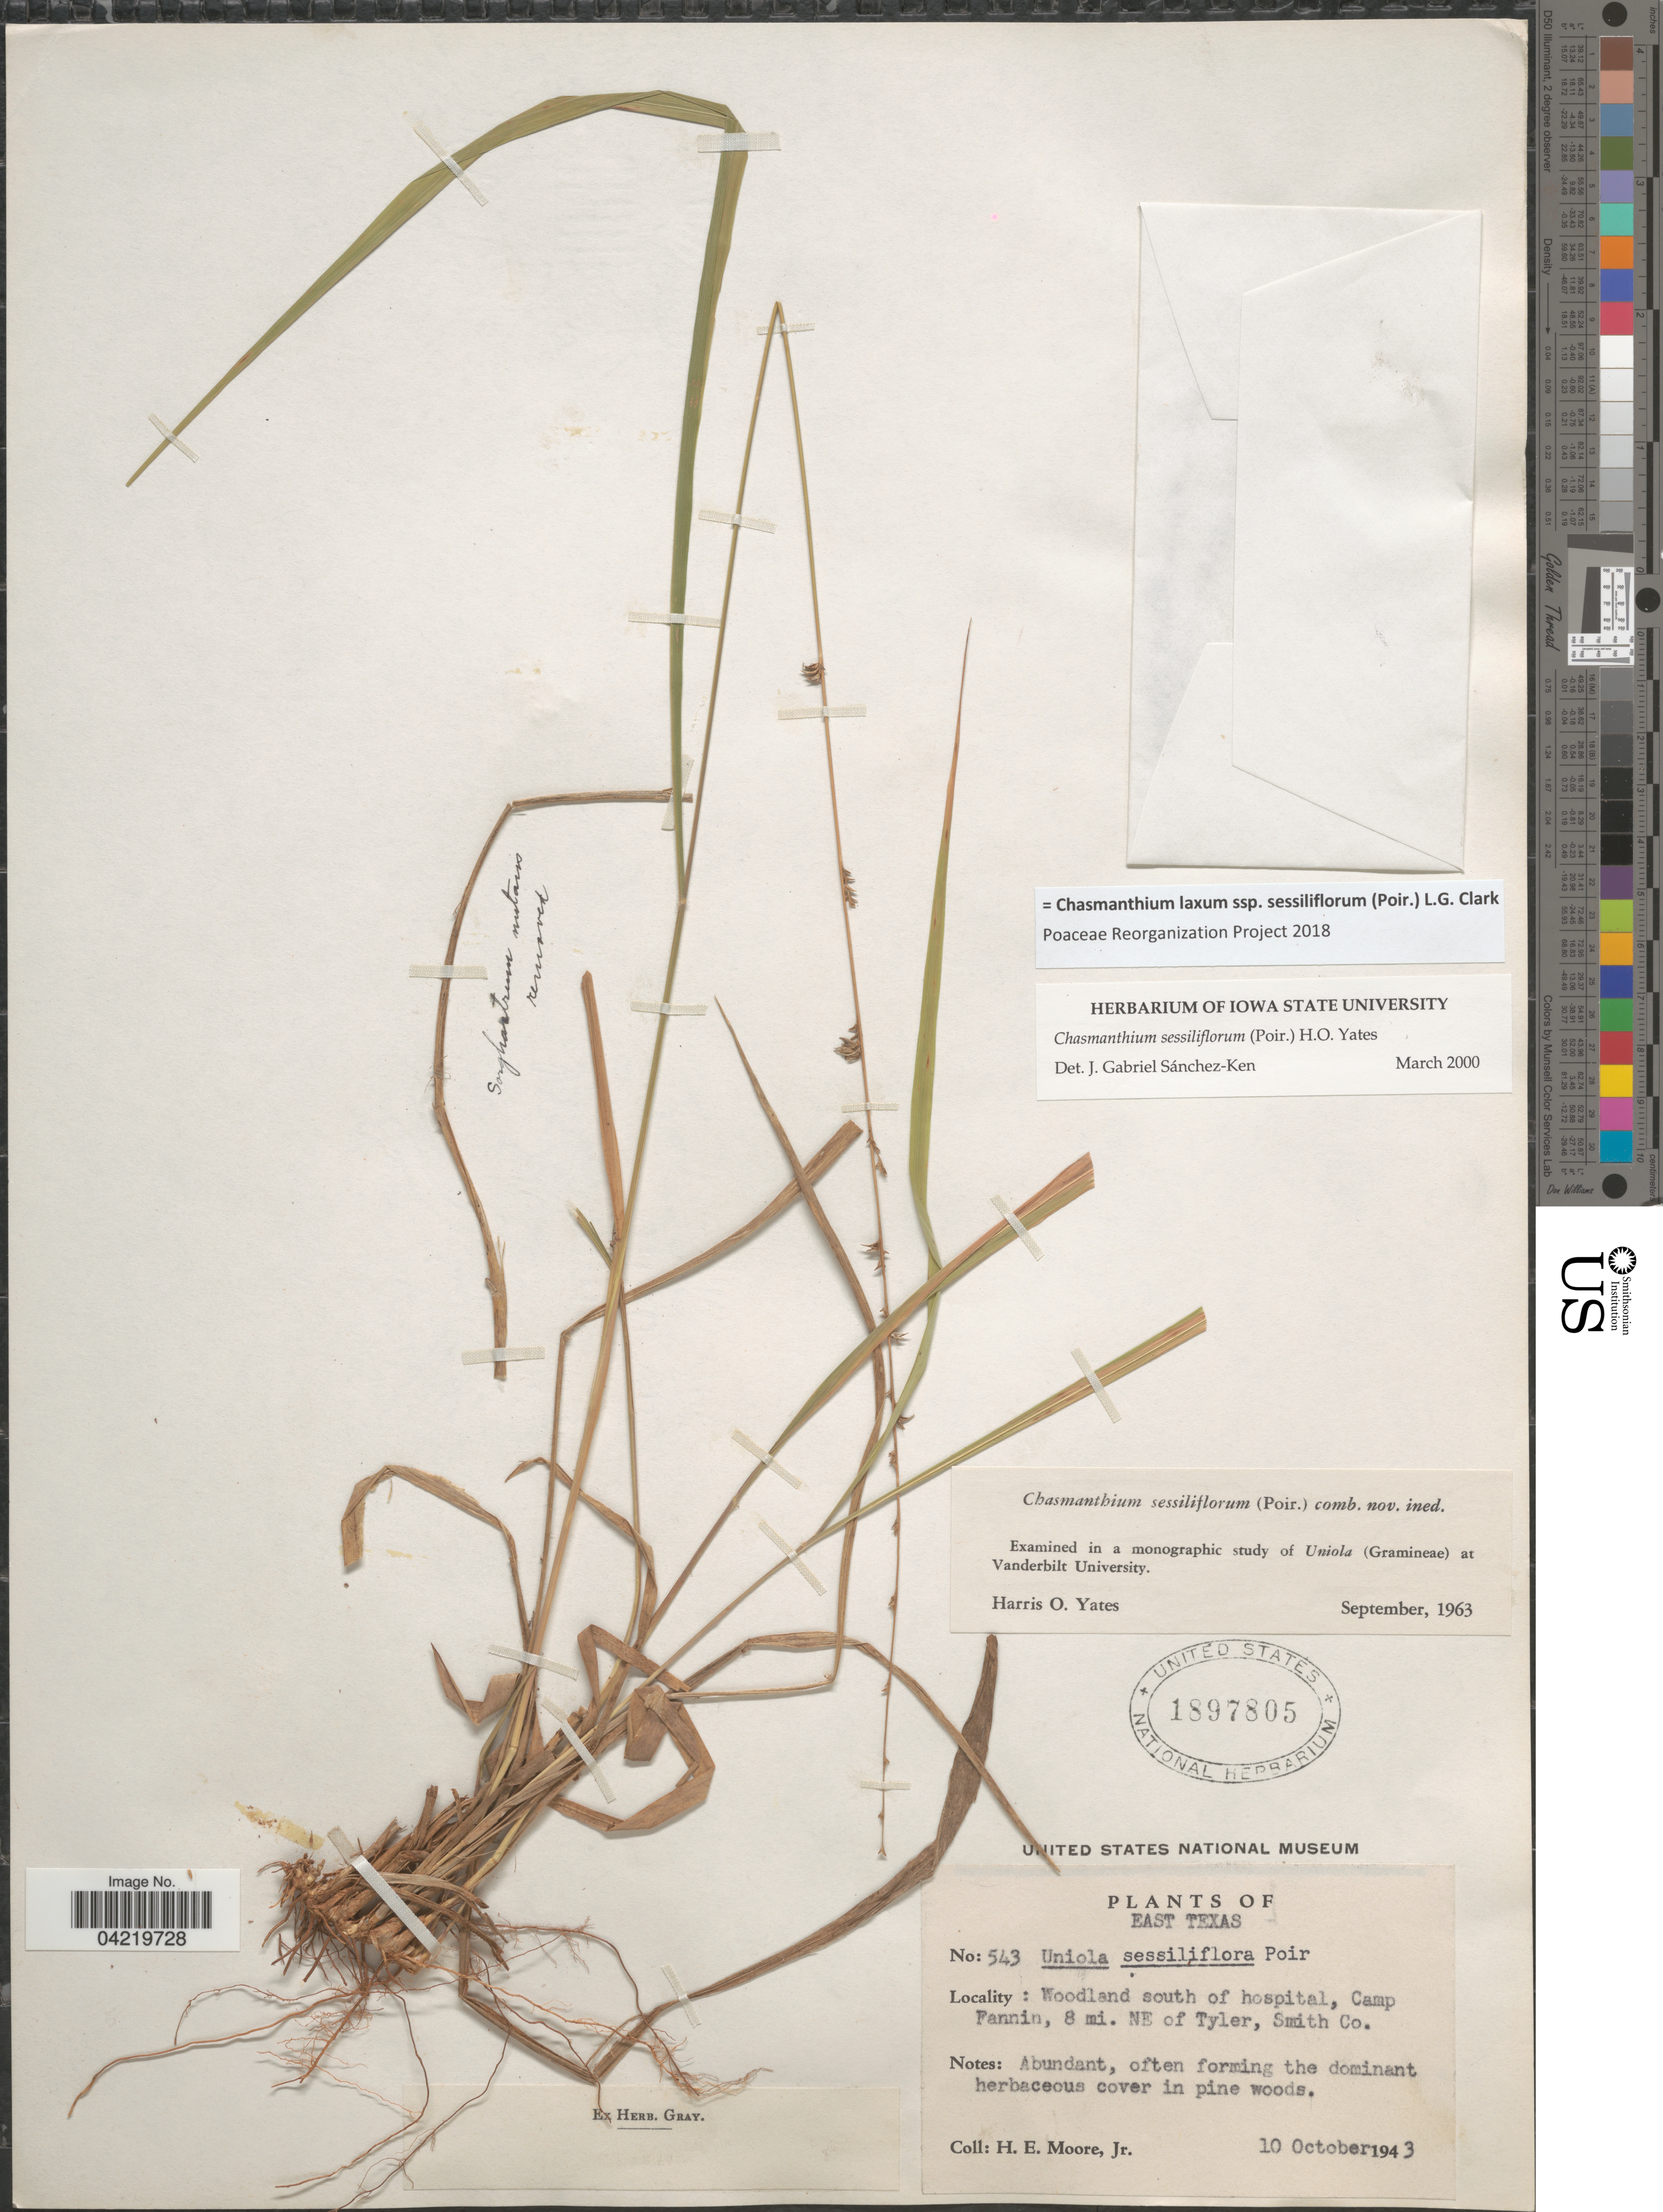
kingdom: Plantae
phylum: Tracheophyta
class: Liliopsida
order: Poales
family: Poaceae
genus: Chasmanthium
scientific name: Chasmanthium laxum subsp. sessiliflorum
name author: (L.) H.O. Yates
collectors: H. E. Moore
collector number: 543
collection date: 1943-10-10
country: United States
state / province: Texas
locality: East Texas. Woodland south of hospital, Camp Fannin, 8 mi. NE of Tyler, Smith Co.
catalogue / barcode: US 1897805